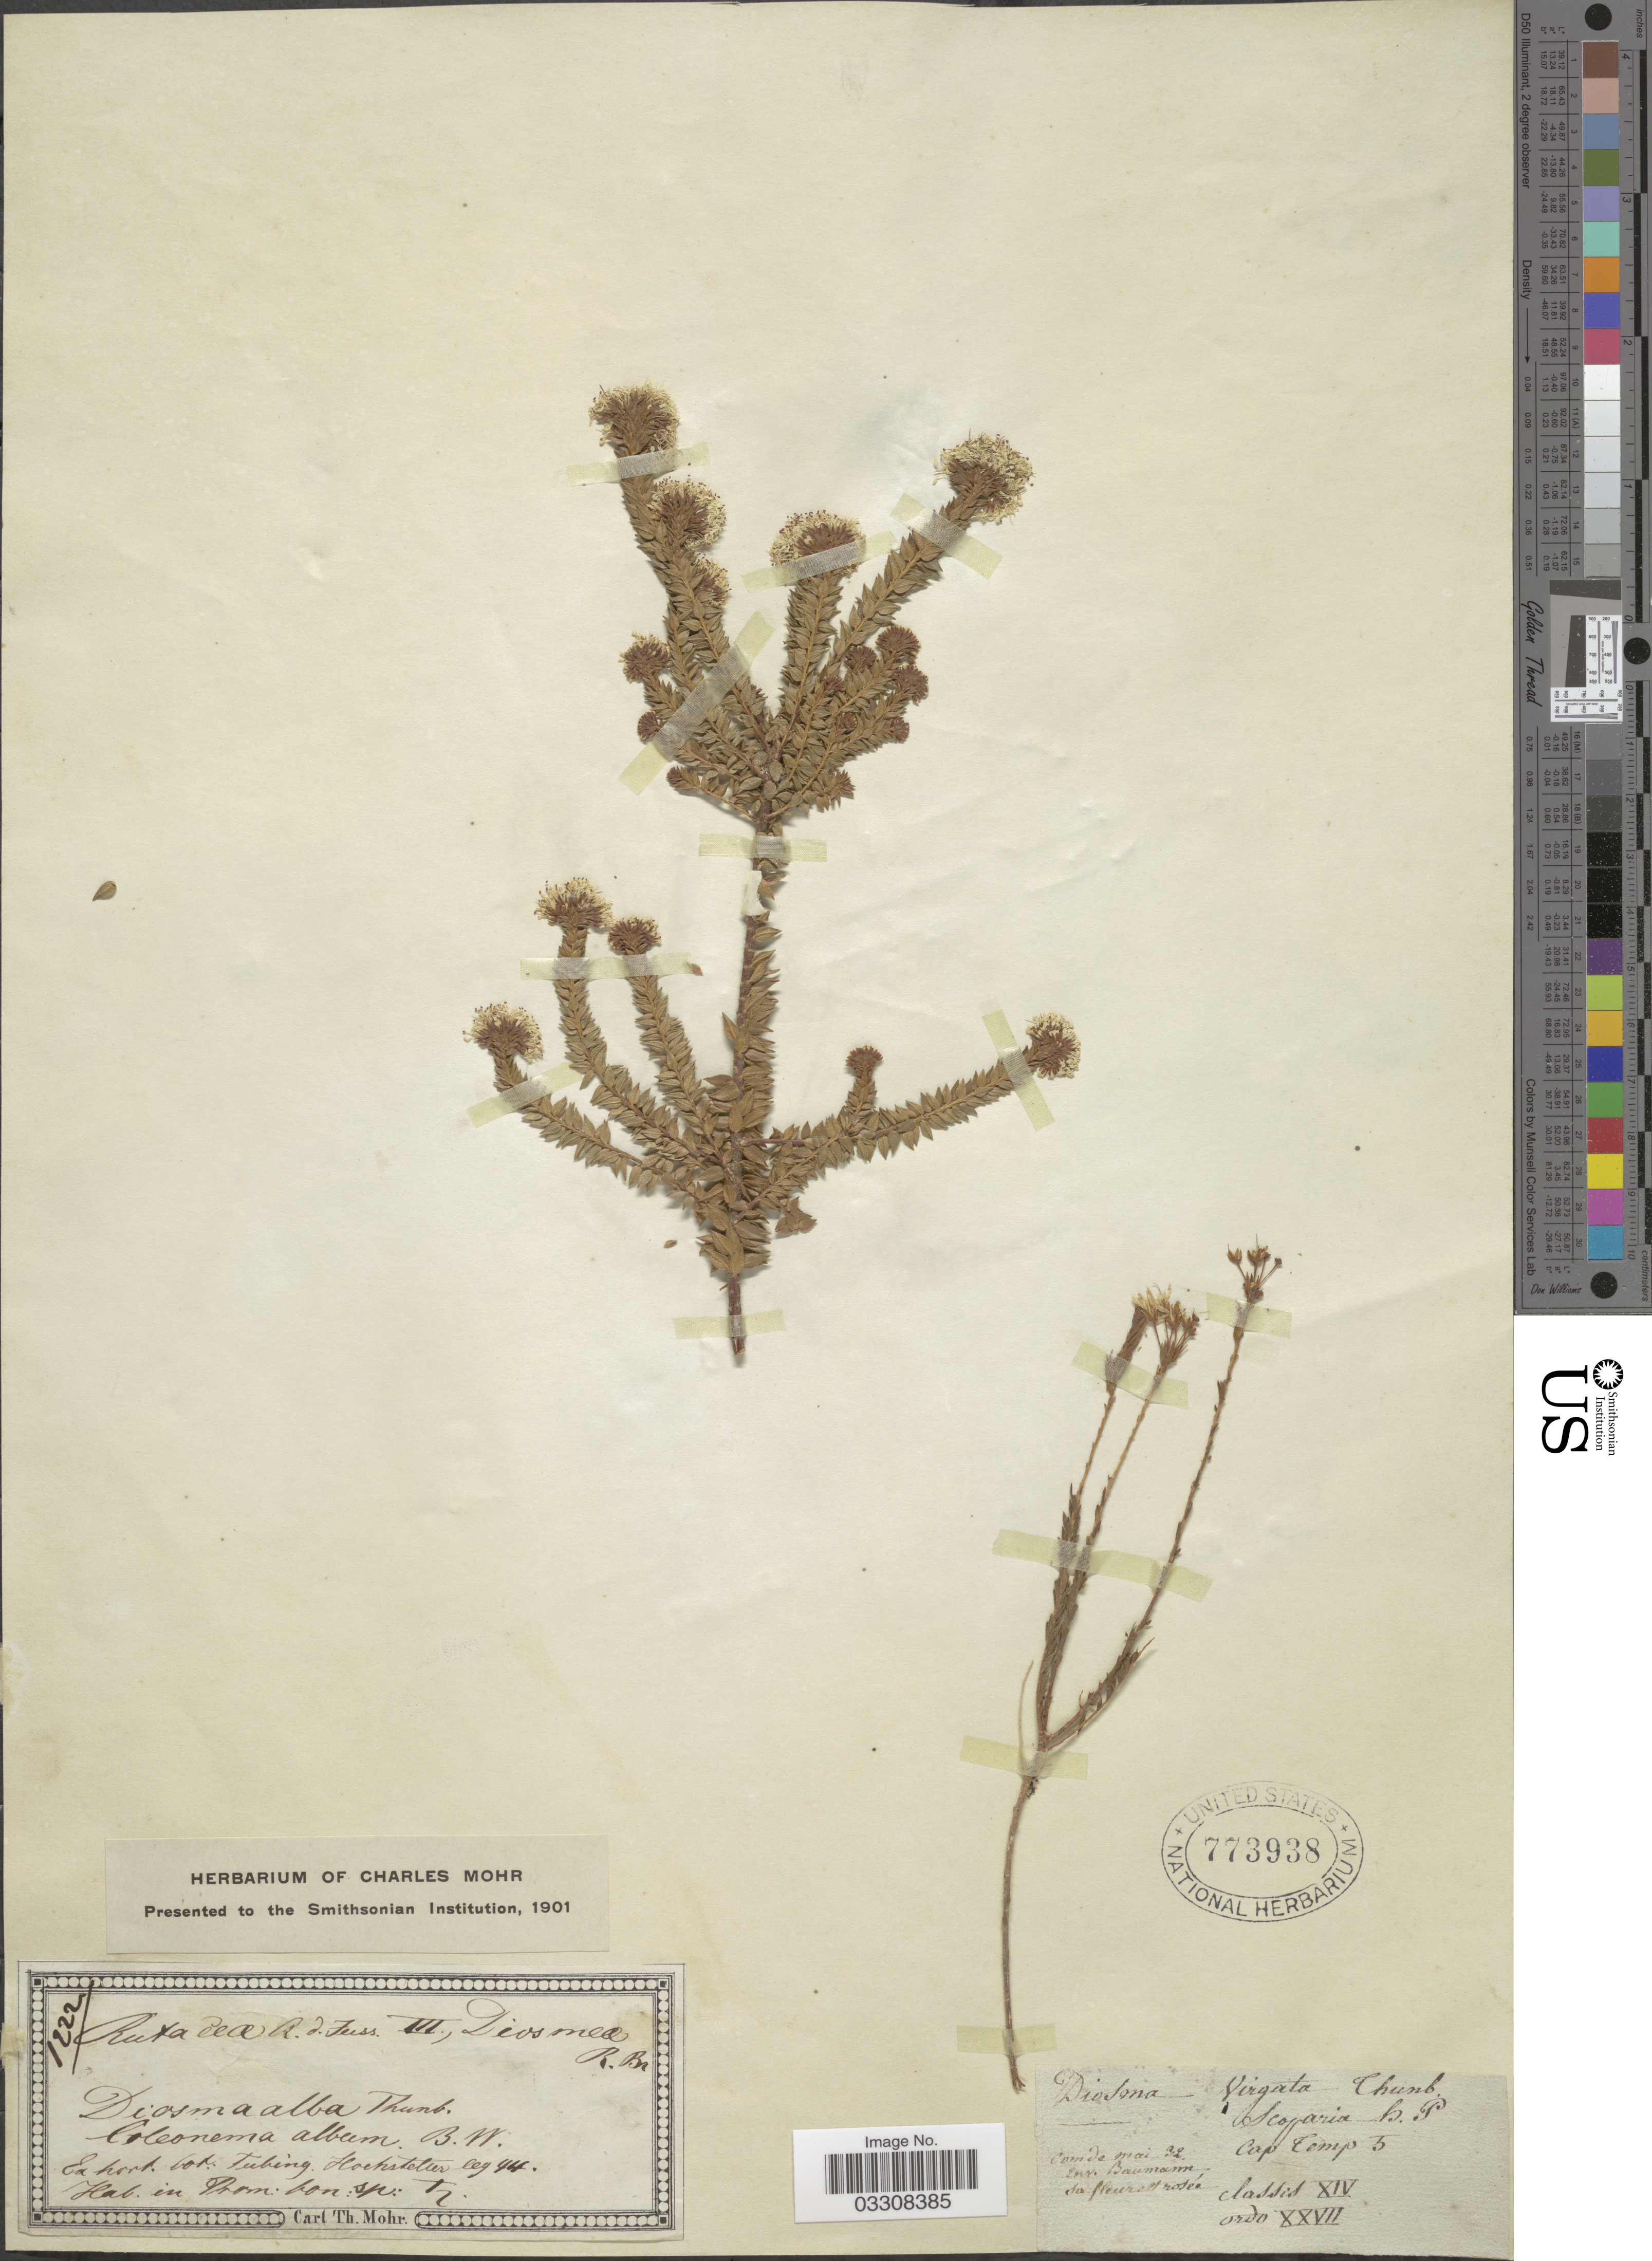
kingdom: Plantae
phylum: Tracheophyta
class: Magnoliopsida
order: Sapindales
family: Rutaceae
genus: Diosma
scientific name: Diosma alba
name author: Thunb.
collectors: Mohr, C. T. (herbarium)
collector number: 1222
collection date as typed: Transcribed d/m/y: //44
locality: Thom. bon. [interpreted]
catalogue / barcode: US 773938